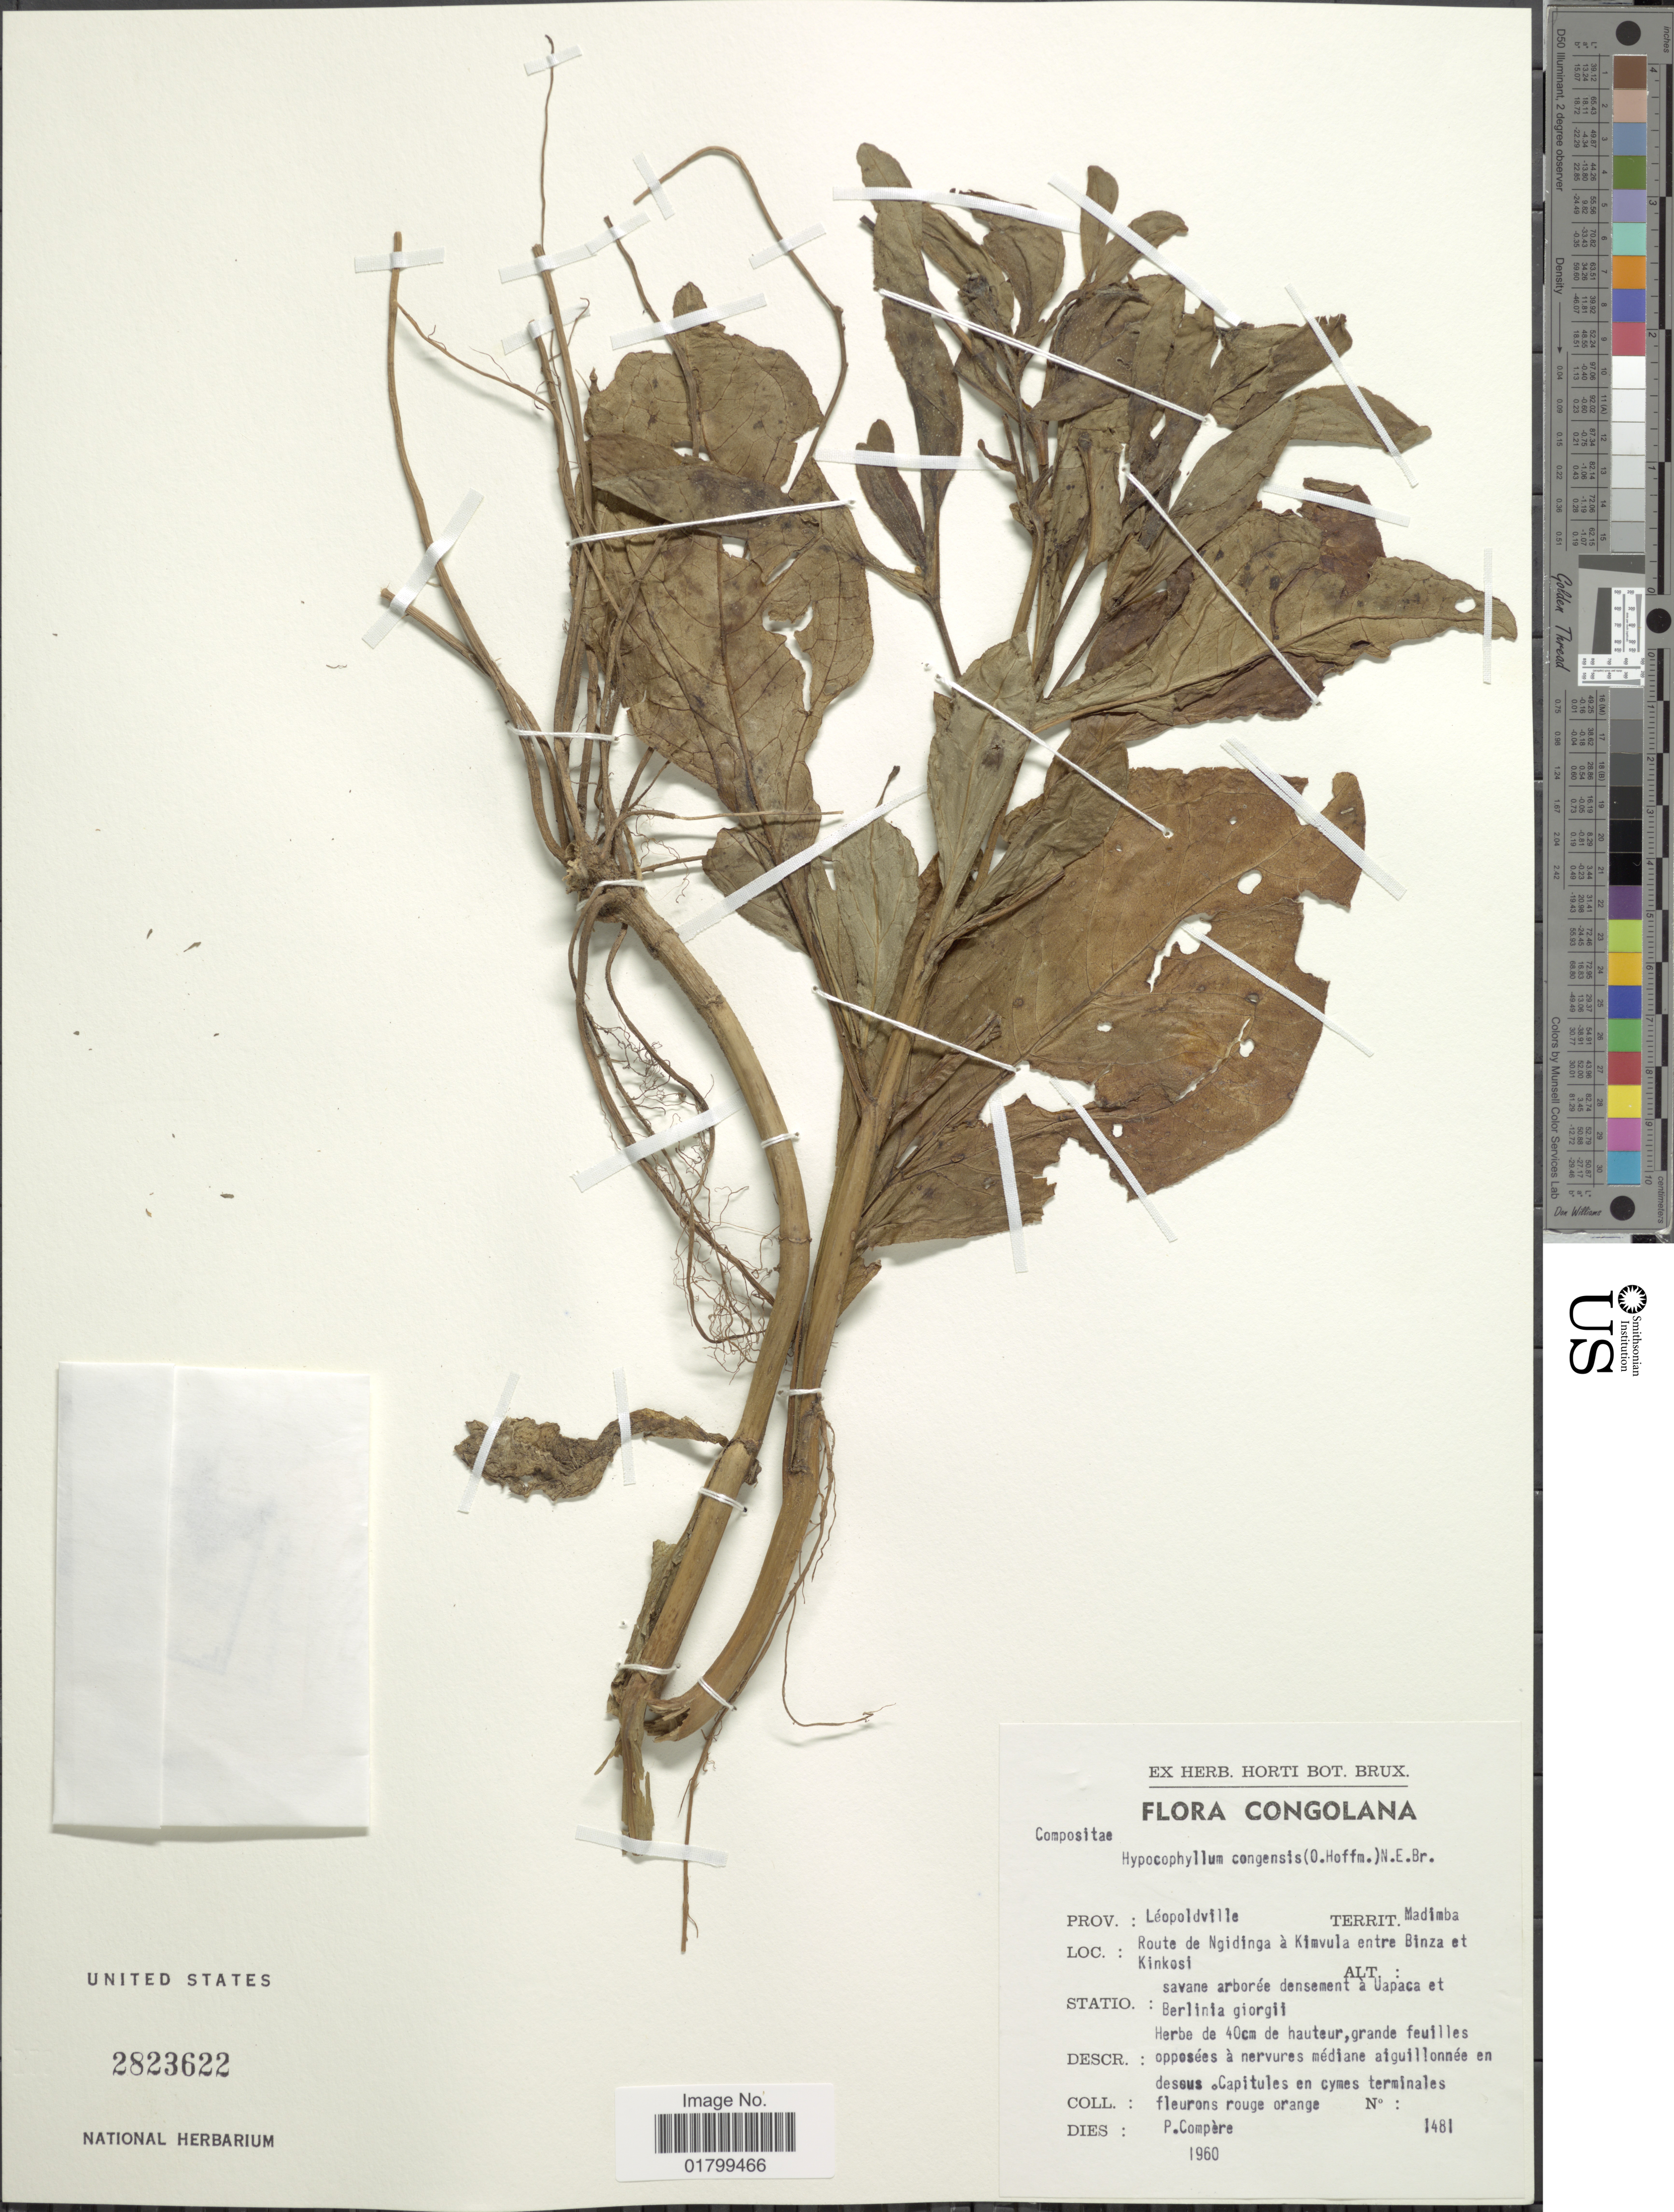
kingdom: Plantae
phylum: Tracheophyta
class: Magnoliopsida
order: Asterales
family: Asteraceae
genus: Hypericophyllum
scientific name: Hypericophyllum congoense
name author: (O. Hoffm.) N.E. Br.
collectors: P. Compere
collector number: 1481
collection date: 1960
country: Congo, Democratic Republic of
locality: Prov. Leopoldville, Territ. Madimba, Route de Ngiginga a Kimvula entre Binza et Kinkosi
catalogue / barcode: US 2823622